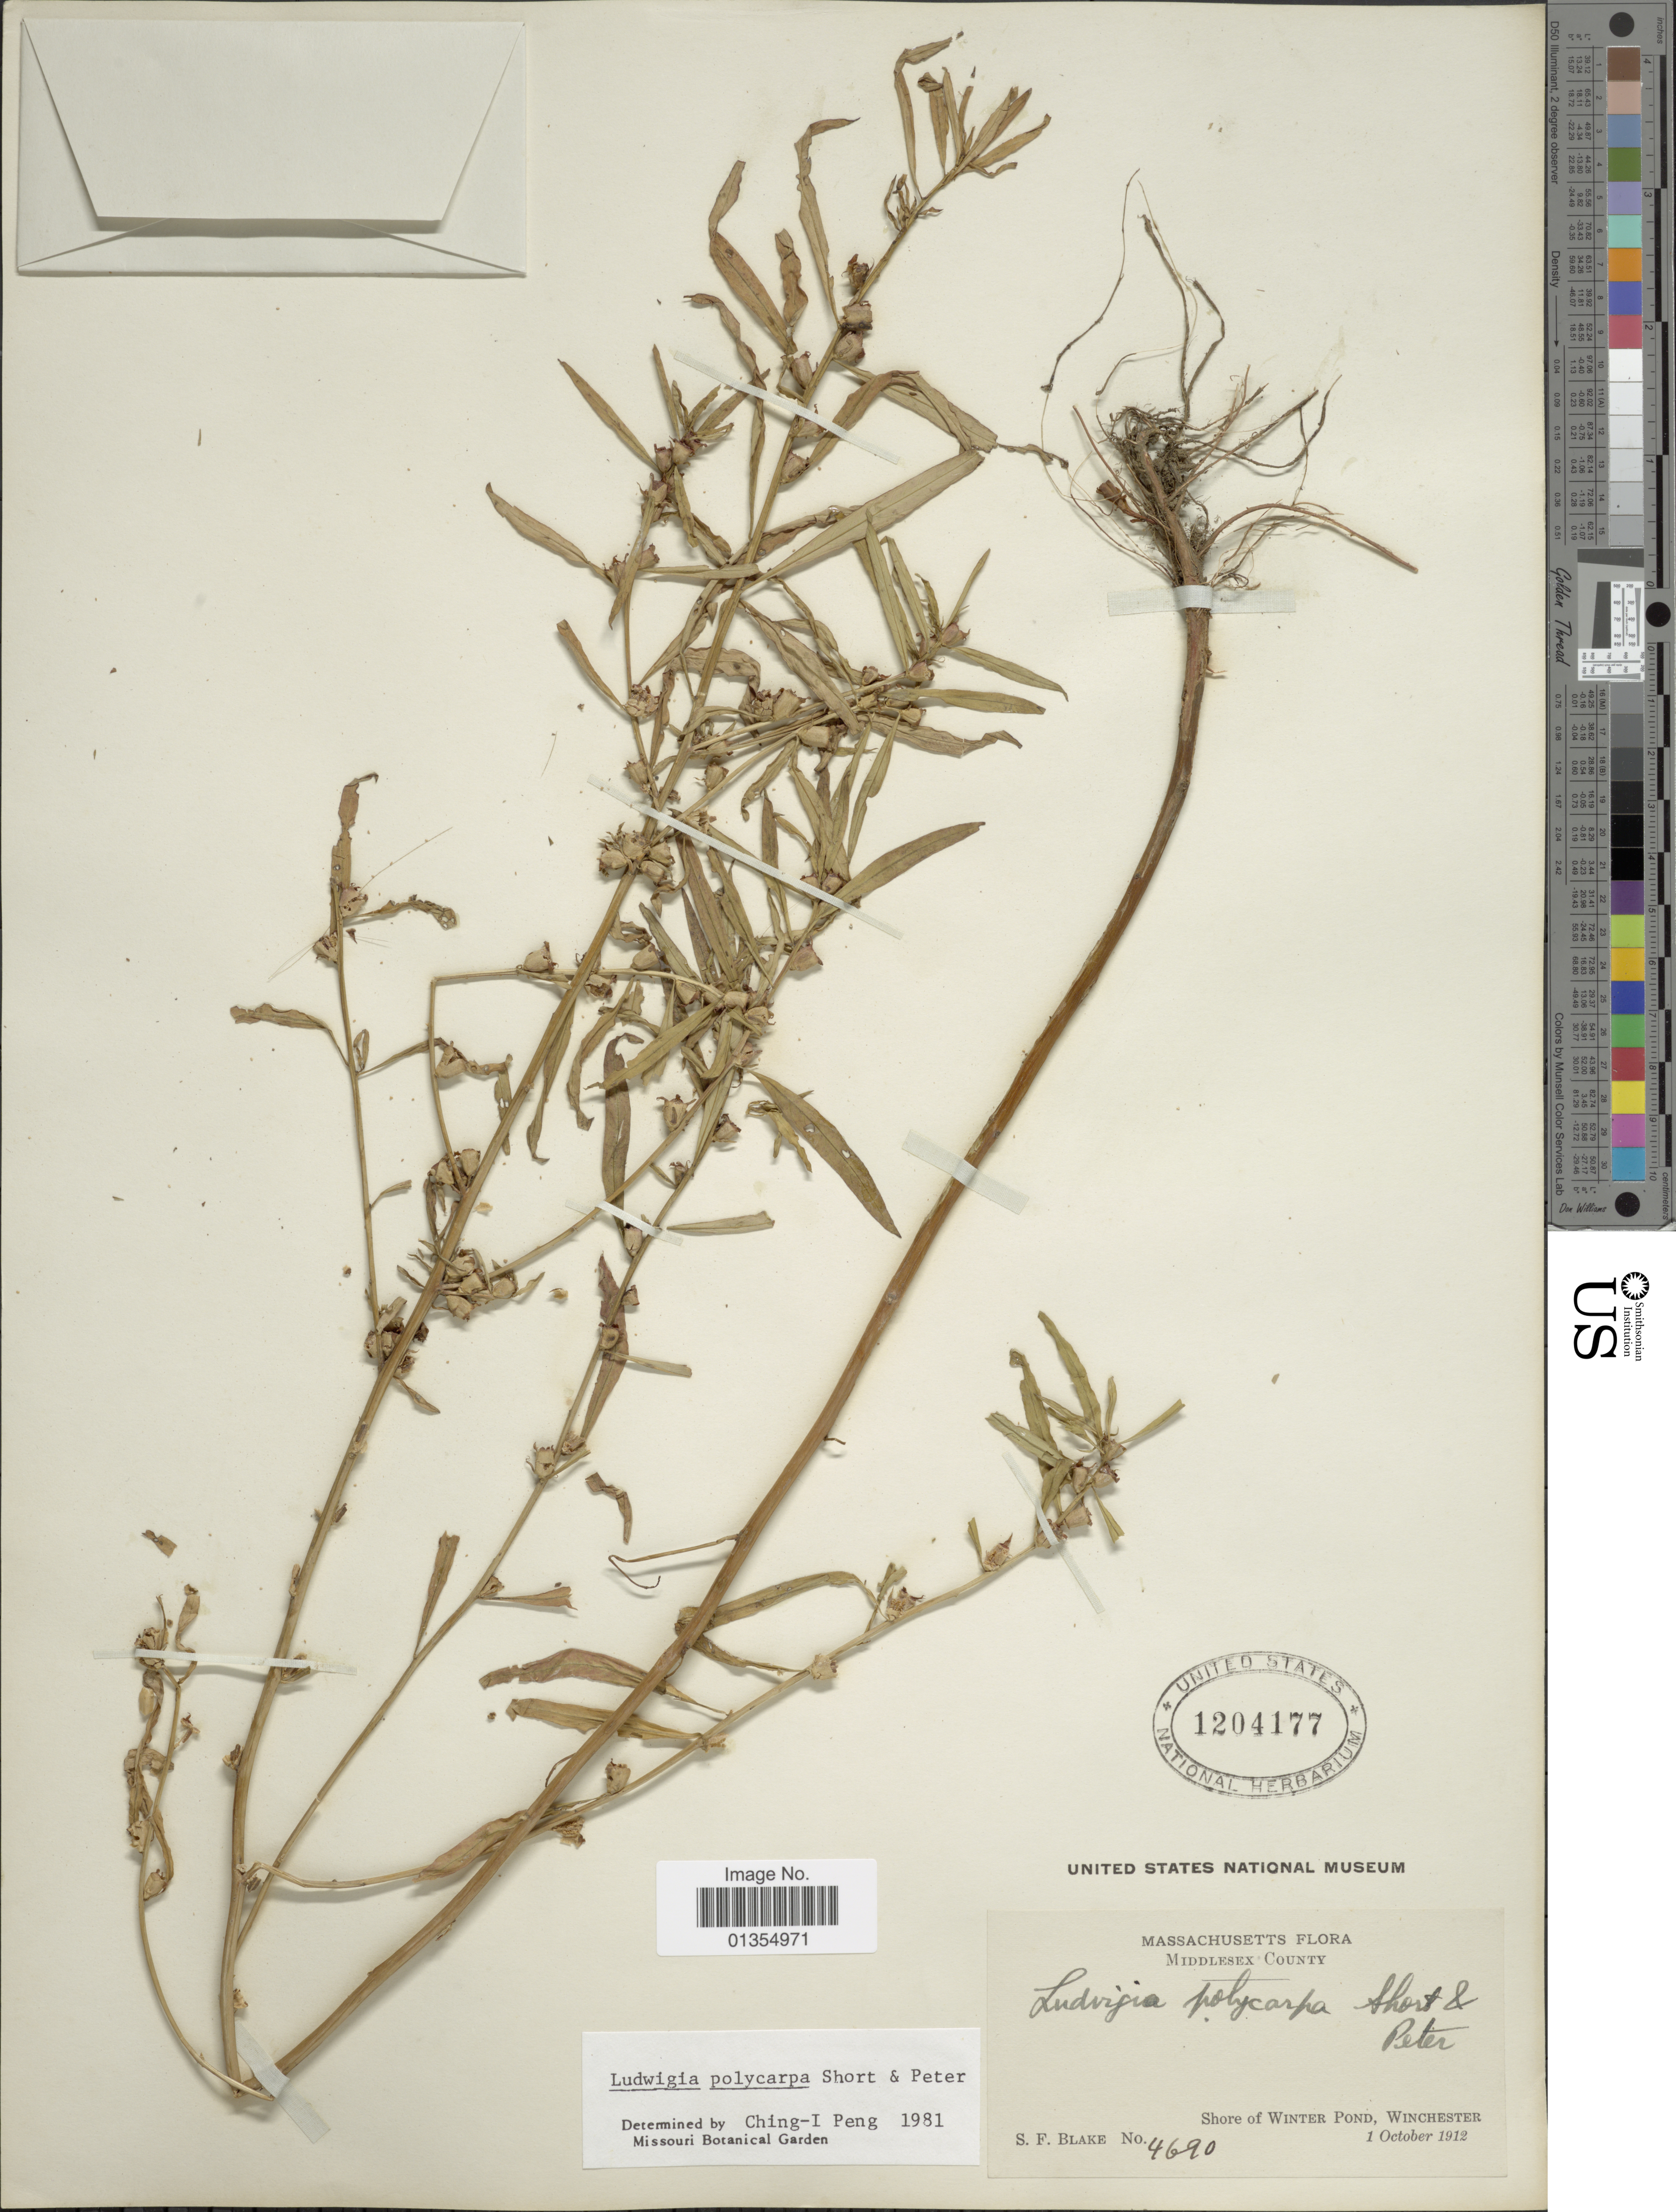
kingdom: Plantae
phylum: Tracheophyta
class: Magnoliopsida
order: Myrtales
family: Onagraceae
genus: Ludwigia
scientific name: Ludwigia polycarpa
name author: Short & R. Peter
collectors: S. Blake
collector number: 4690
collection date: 1912-10-01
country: United States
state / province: Massachusetts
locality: Middlesex County, Shore of Winter Pond, Winchester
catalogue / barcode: US 1204177